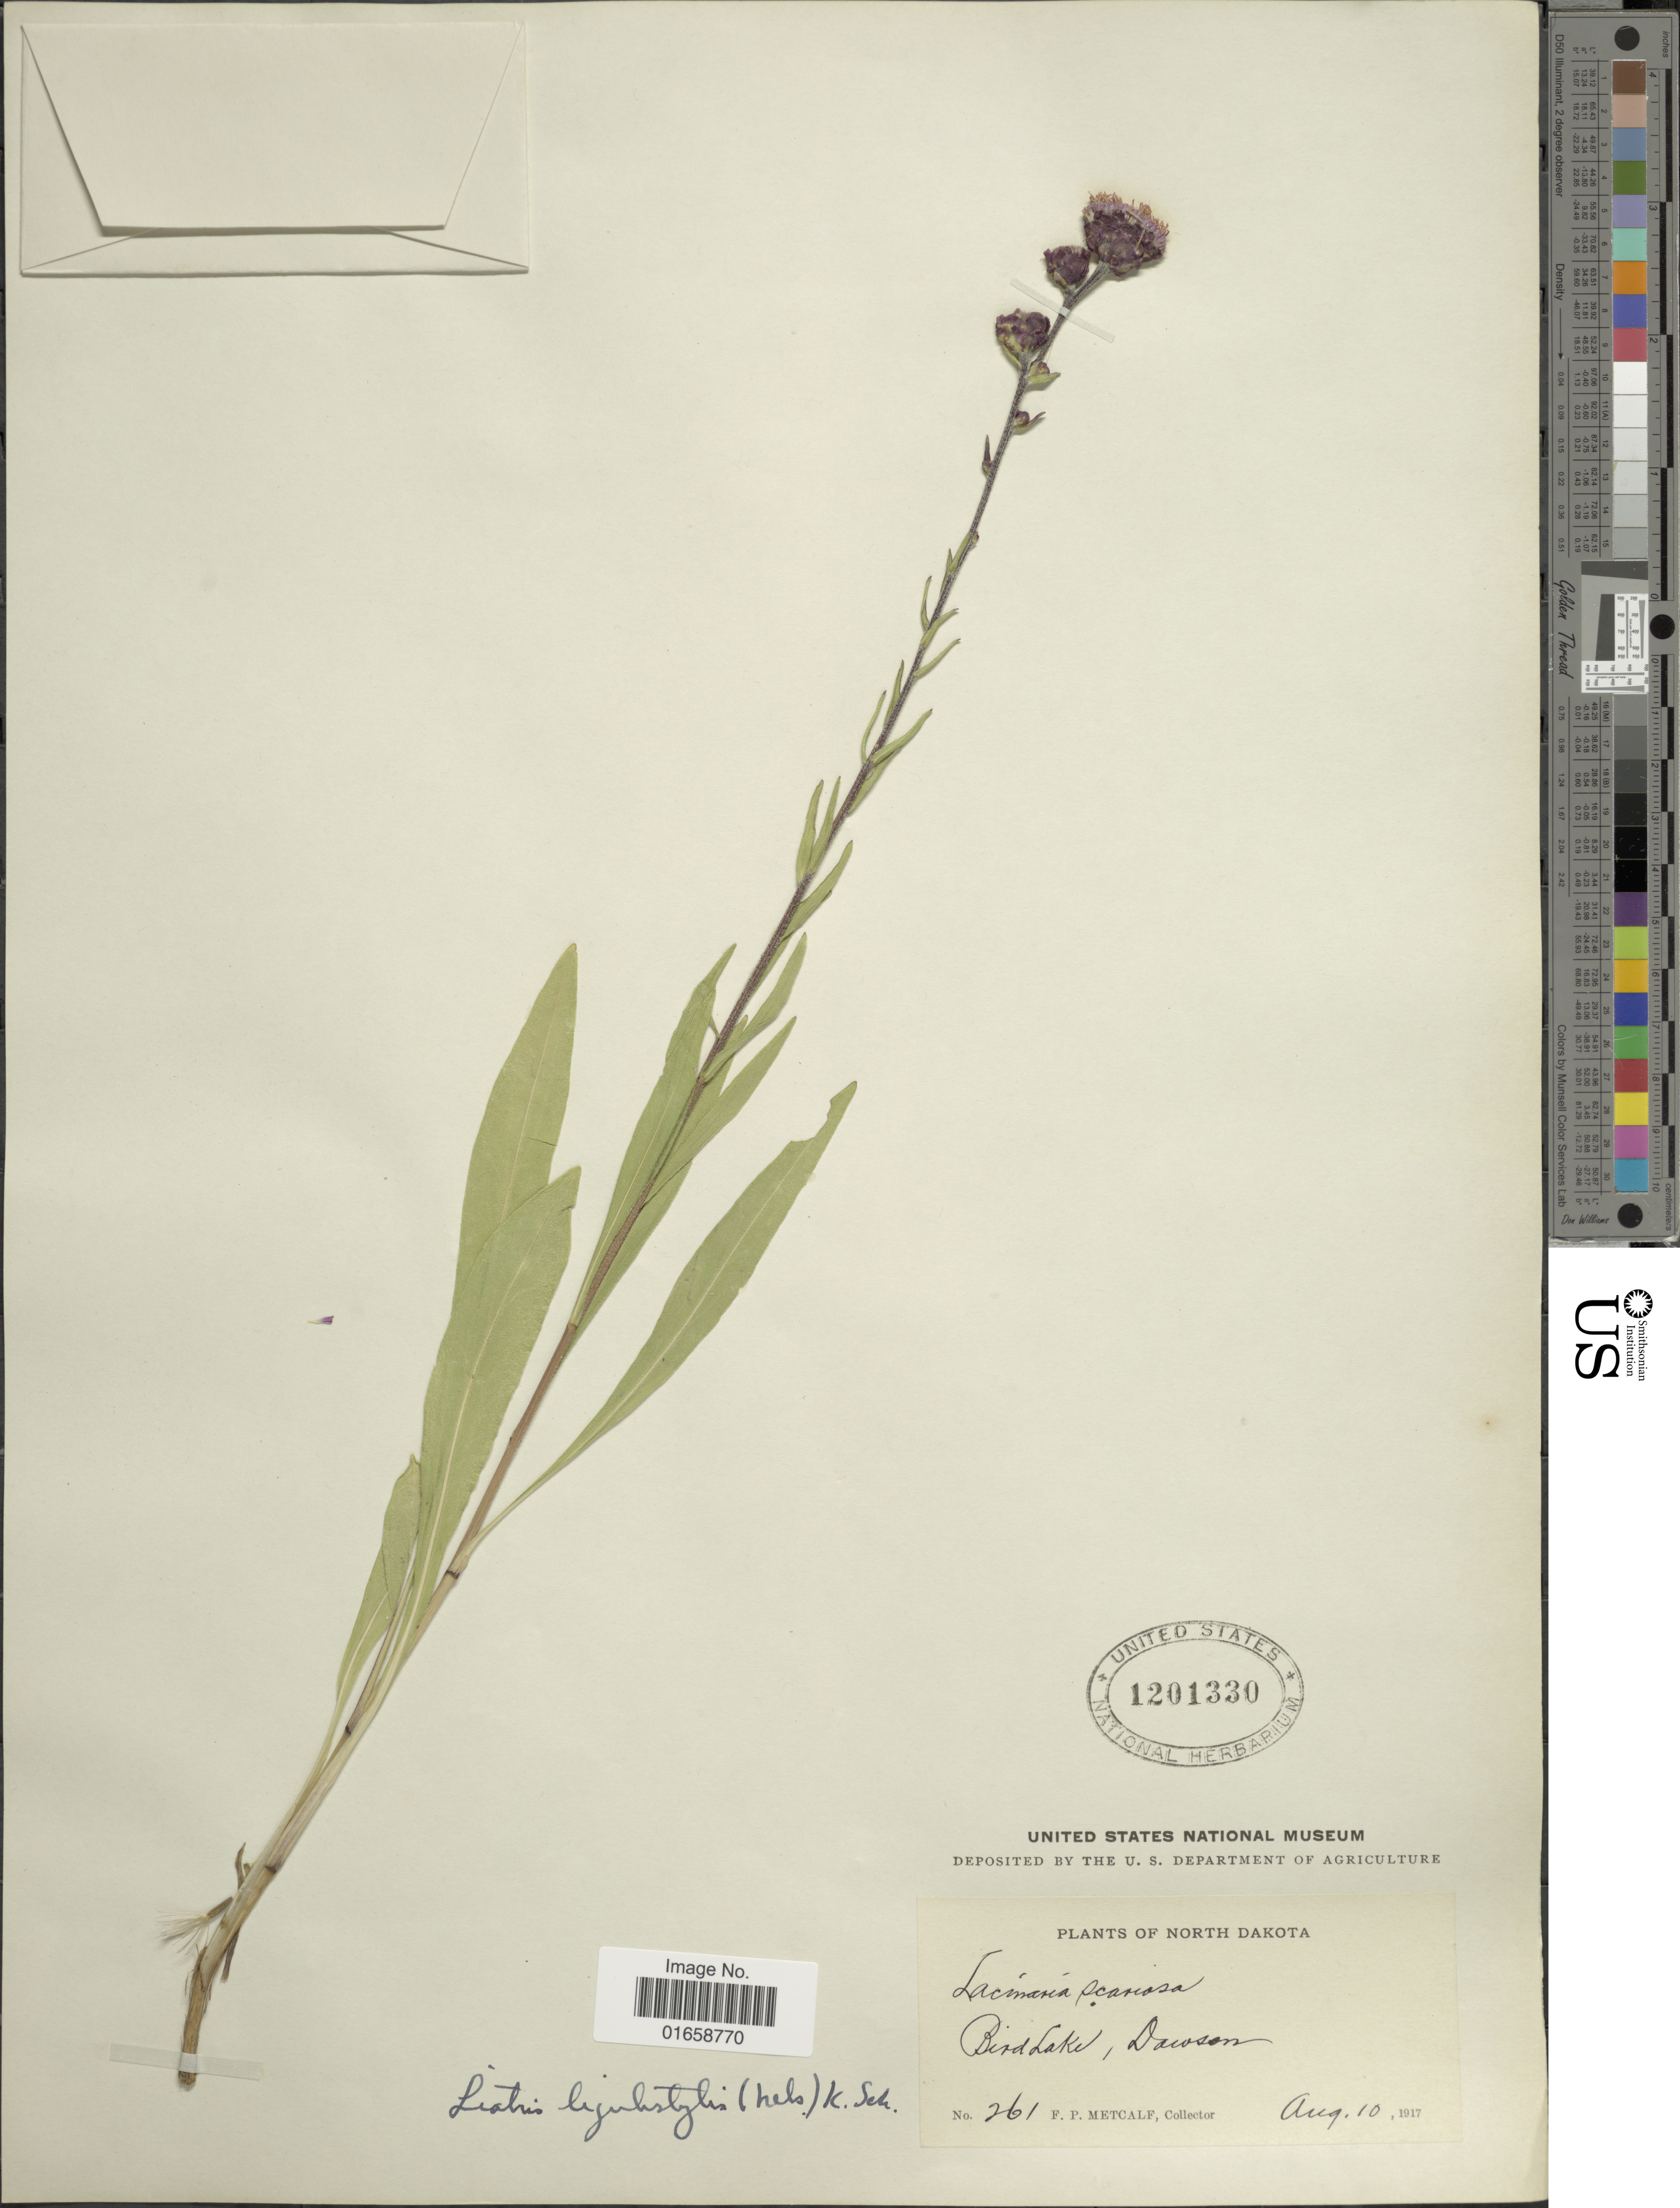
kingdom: Plantae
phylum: Tracheophyta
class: Magnoliopsida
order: Asterales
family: Asteraceae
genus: Liatris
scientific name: Liatris ligulistylis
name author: (A. Nelson) K. Schum.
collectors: F. Metcalf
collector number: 261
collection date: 1917-08-10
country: United States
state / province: North Dakota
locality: Bird Lake, Dawson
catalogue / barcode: US 1201330